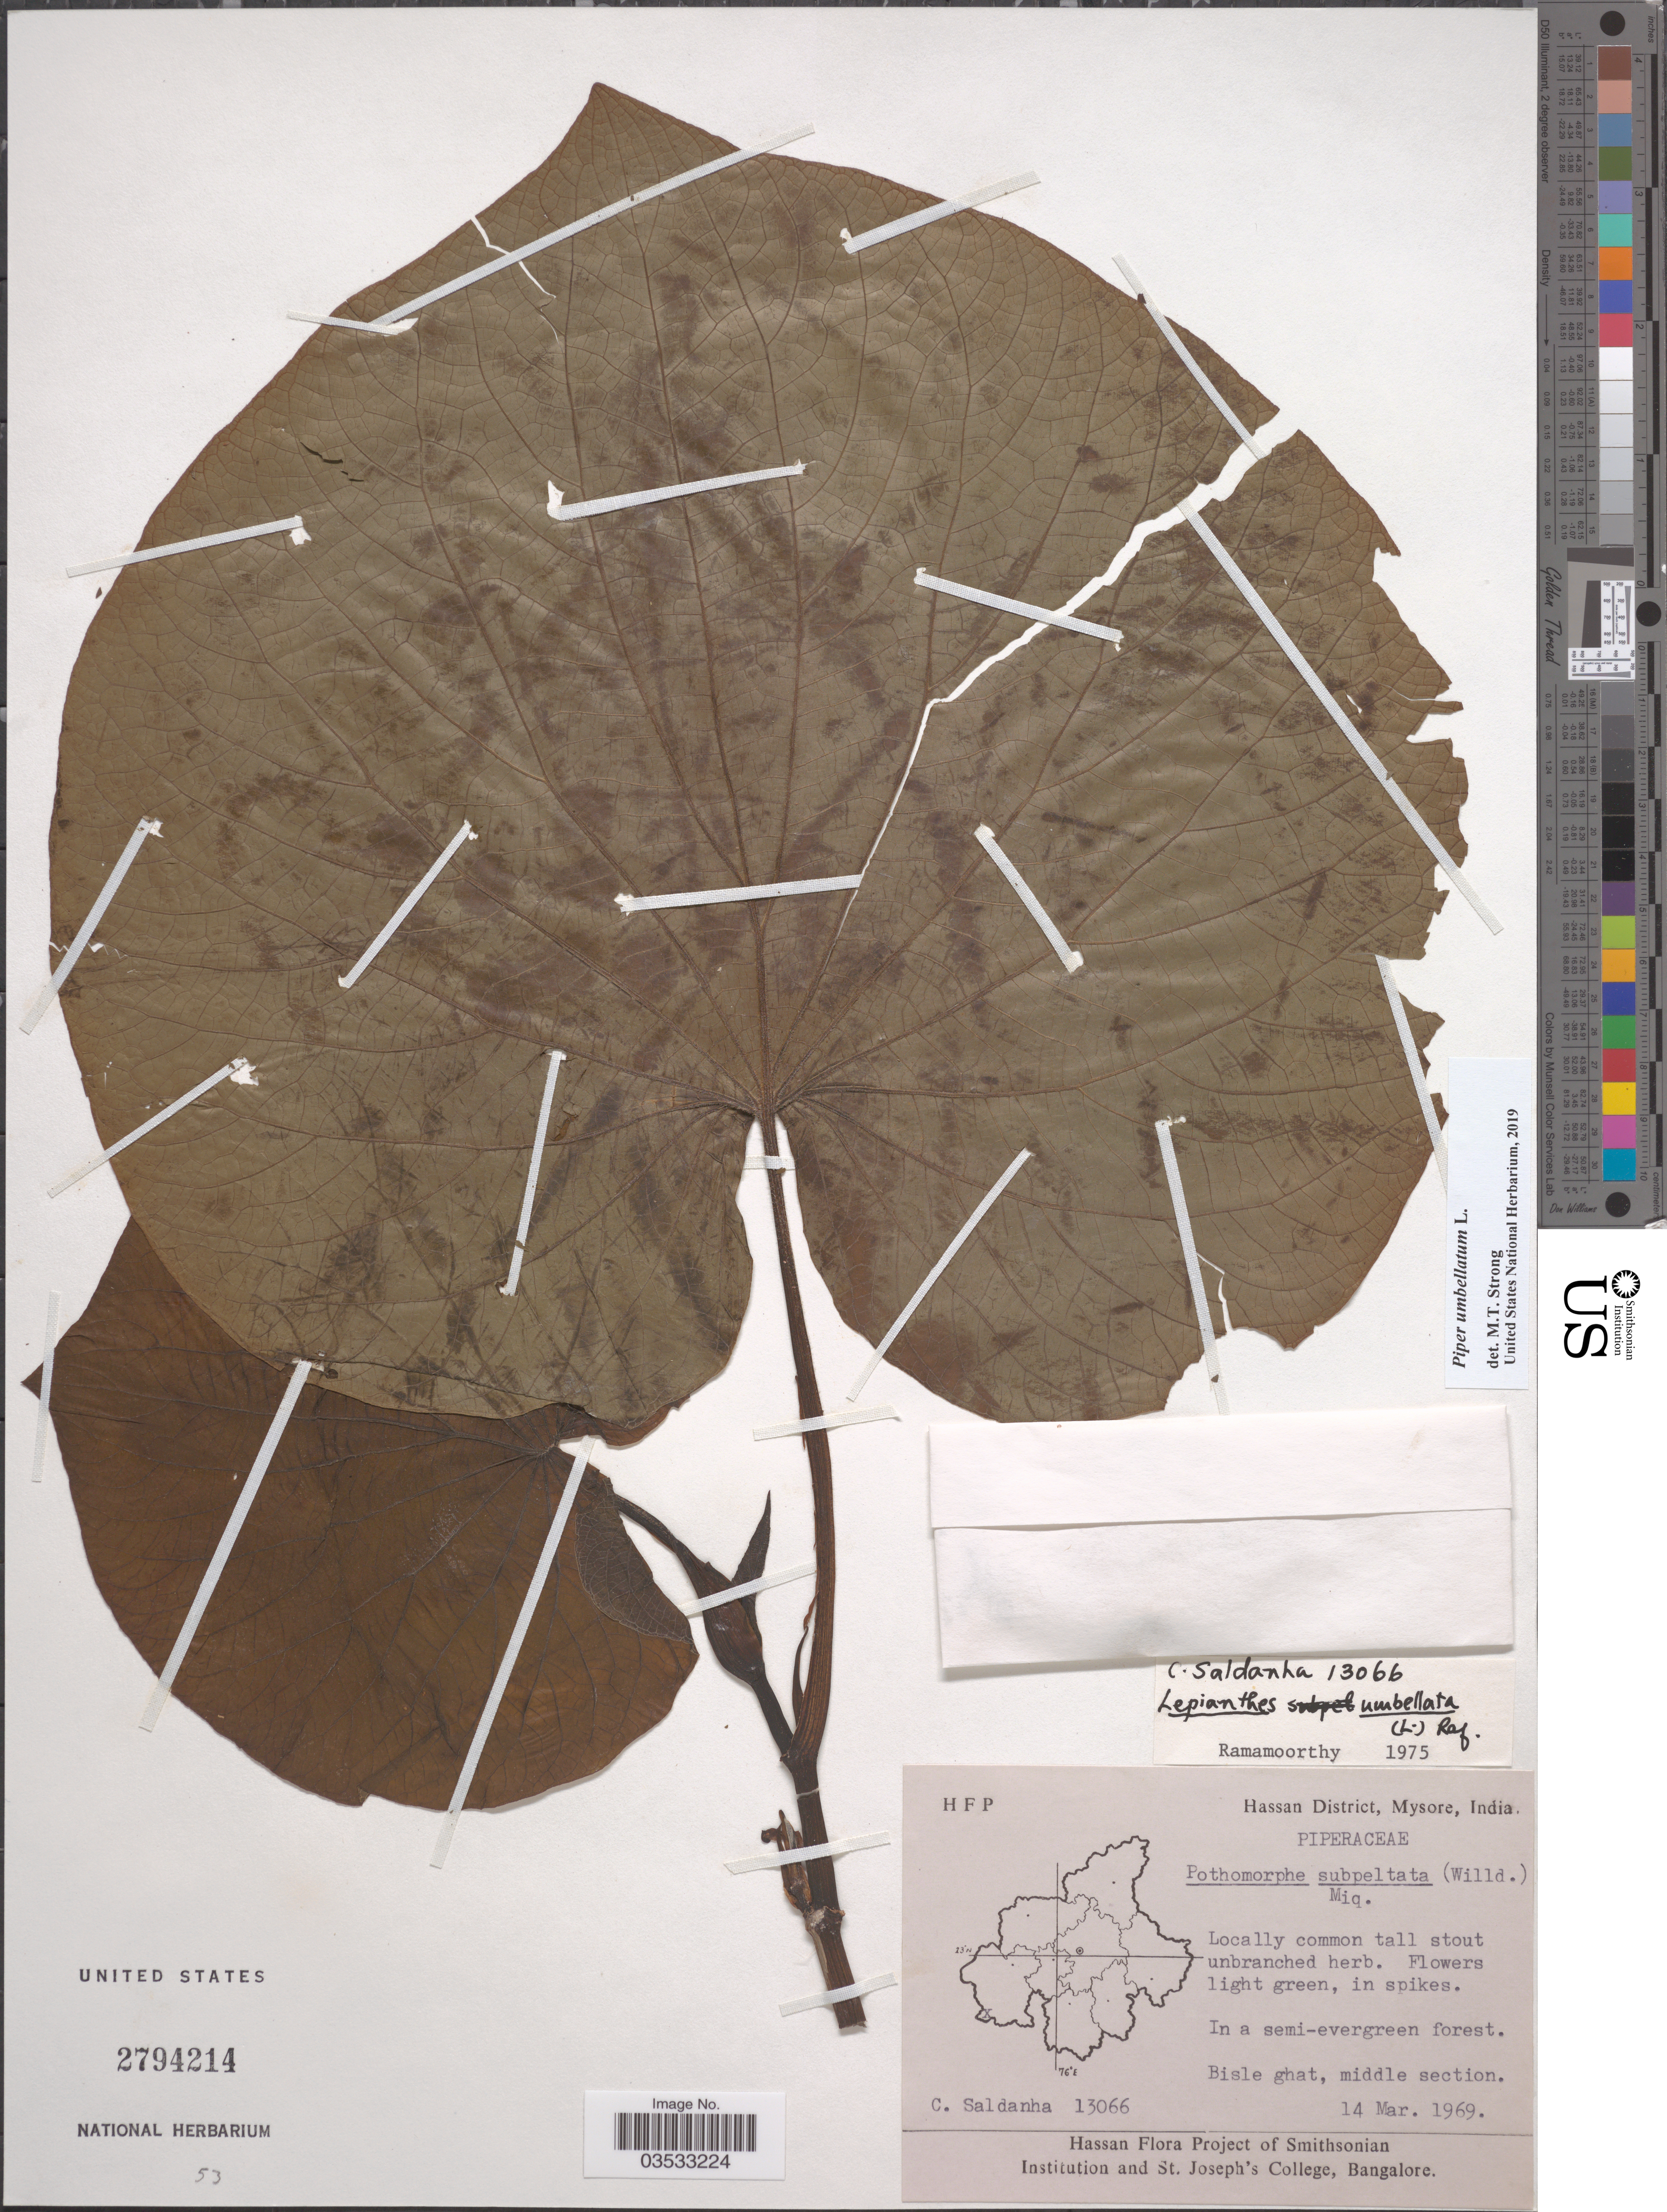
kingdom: Plantae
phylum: Tracheophyta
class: Magnoliopsida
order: Piperales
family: Piperaceae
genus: Piper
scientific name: Piper umbellatum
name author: L.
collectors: C. Saldanha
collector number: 13066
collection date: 1969-03-14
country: India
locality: Hassan District, Mysore. Bisle ghat, middle section.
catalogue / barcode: US 2794214